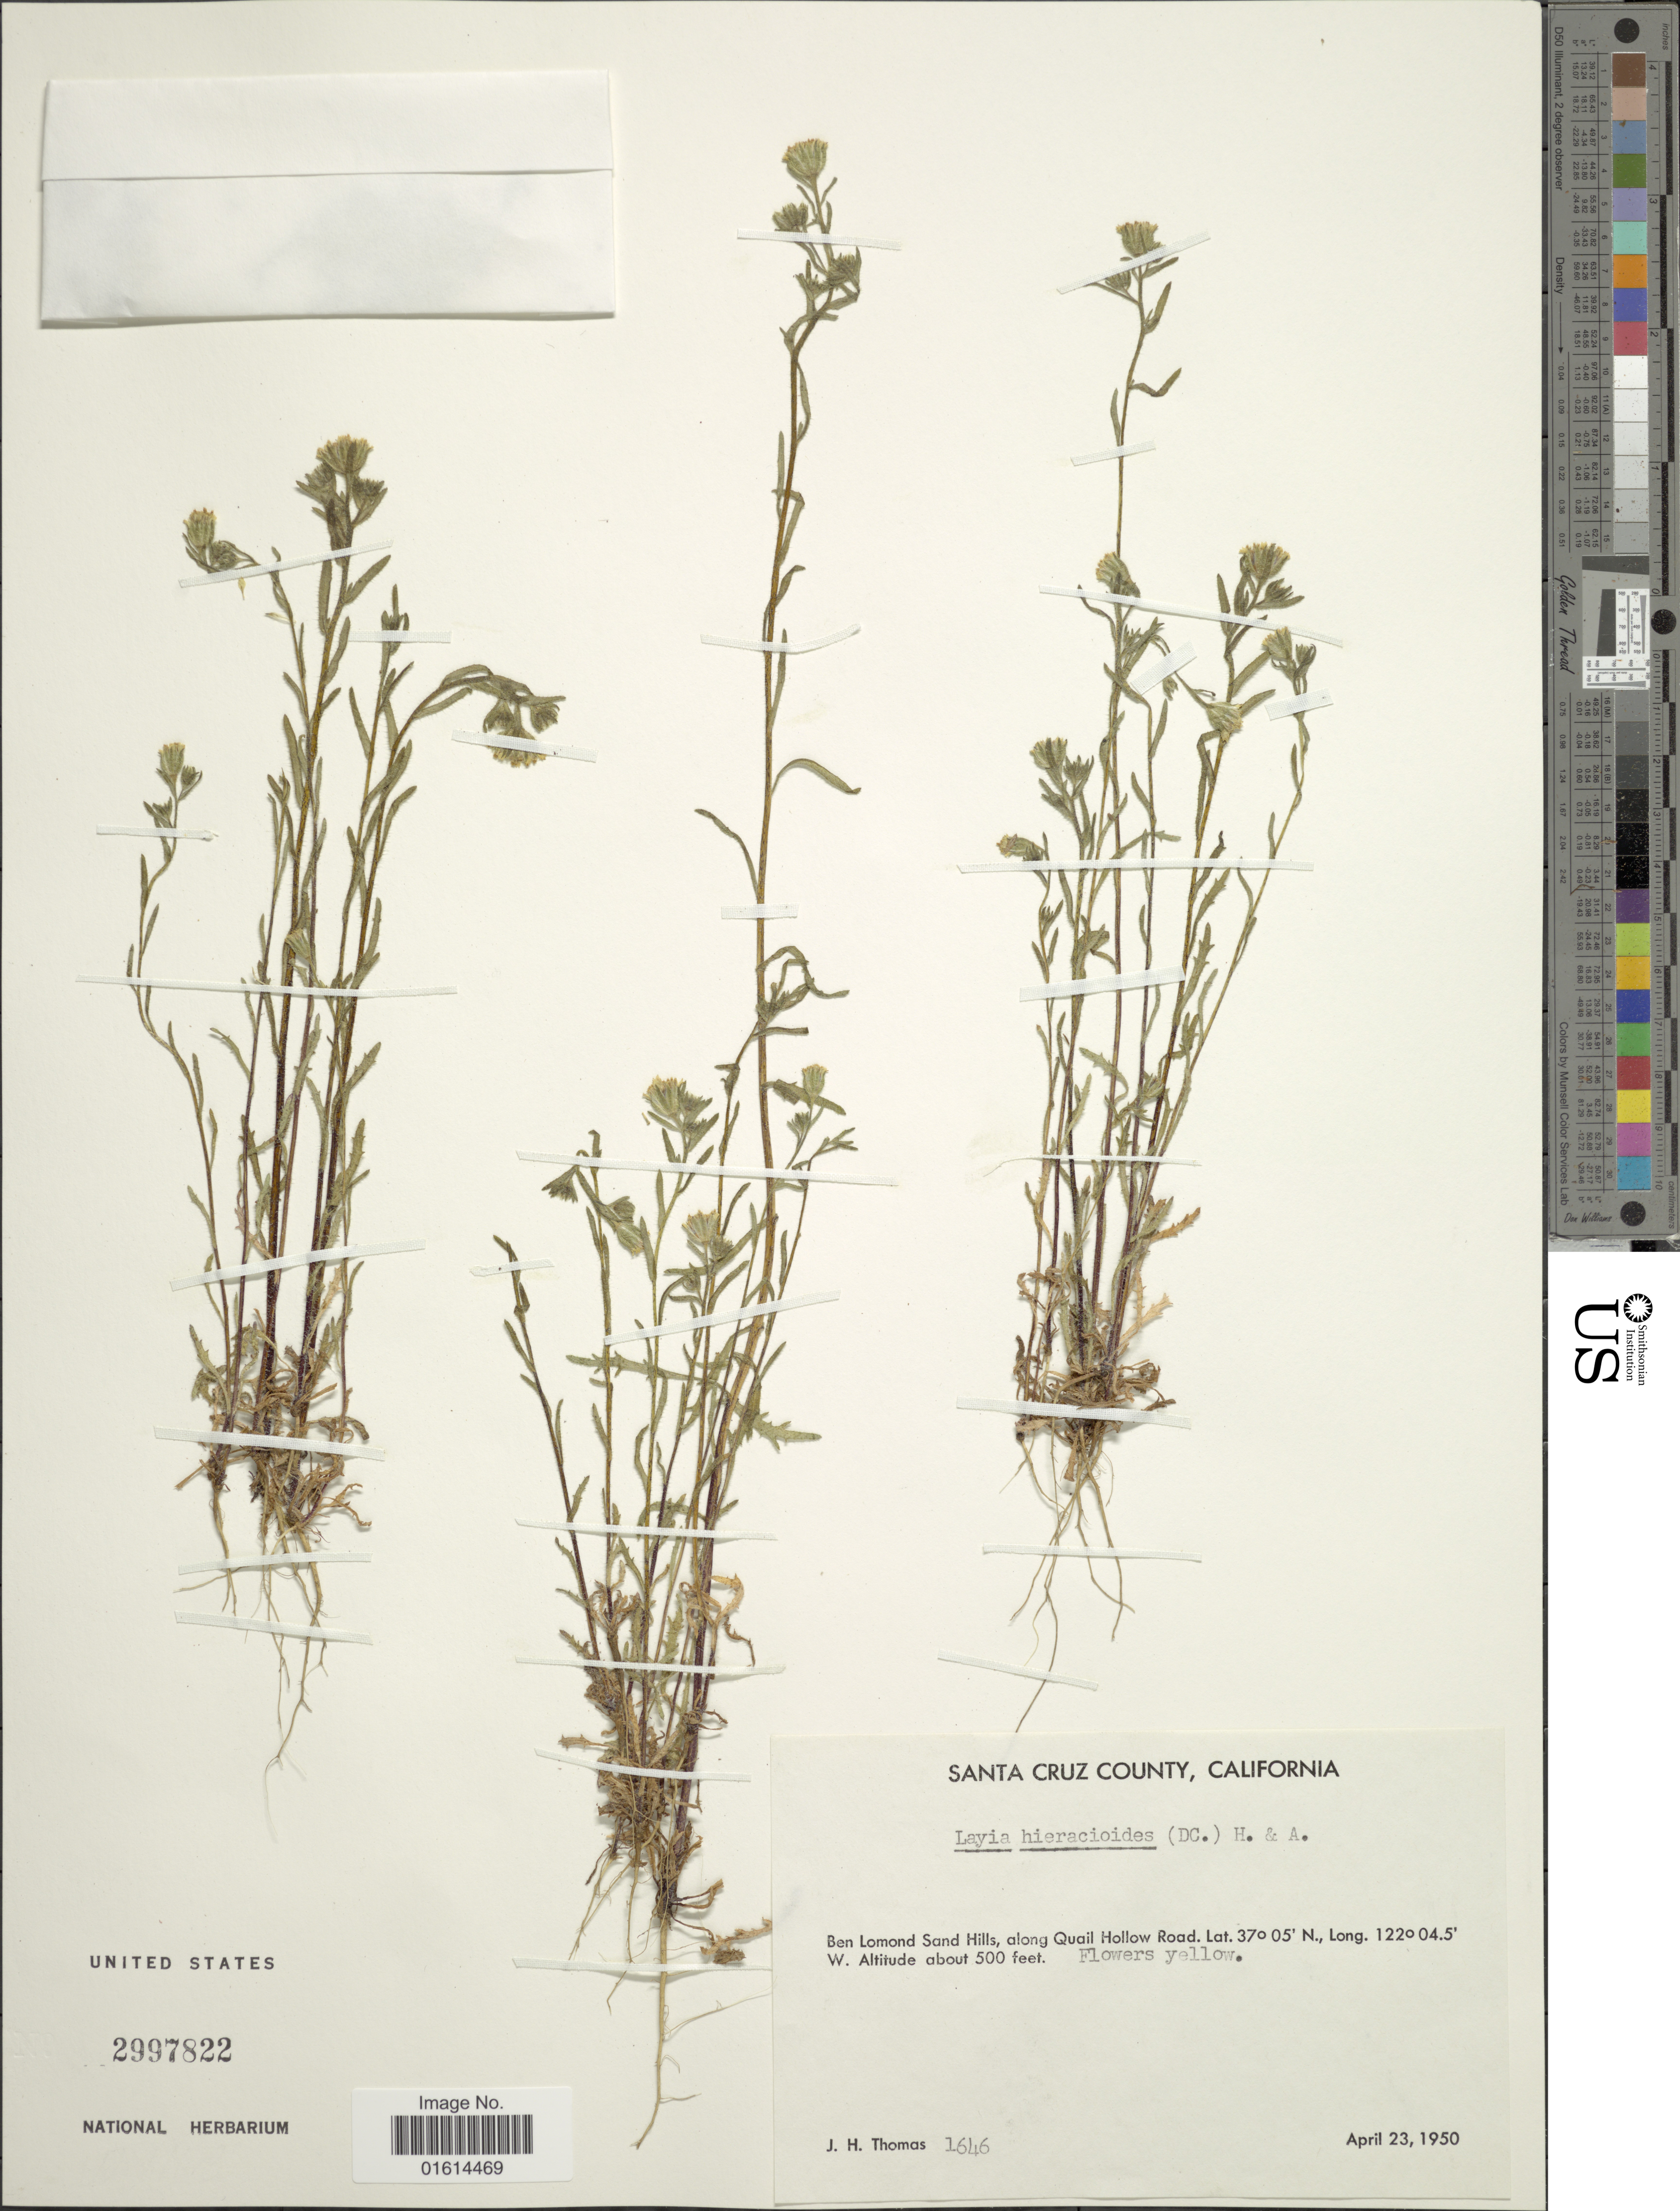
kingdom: Plantae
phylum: Tracheophyta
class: Magnoliopsida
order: Asterales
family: Asteraceae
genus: Layia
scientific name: Layia hieracioides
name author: (Hook. & Arn.) DC.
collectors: J. H. Thomas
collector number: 1646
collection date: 1950-04-23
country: United States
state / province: California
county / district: Santa Cruz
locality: Santa Cruz County, Ben Lomond San Hills, along Quail Hollow Road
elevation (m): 152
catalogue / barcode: US 2997822